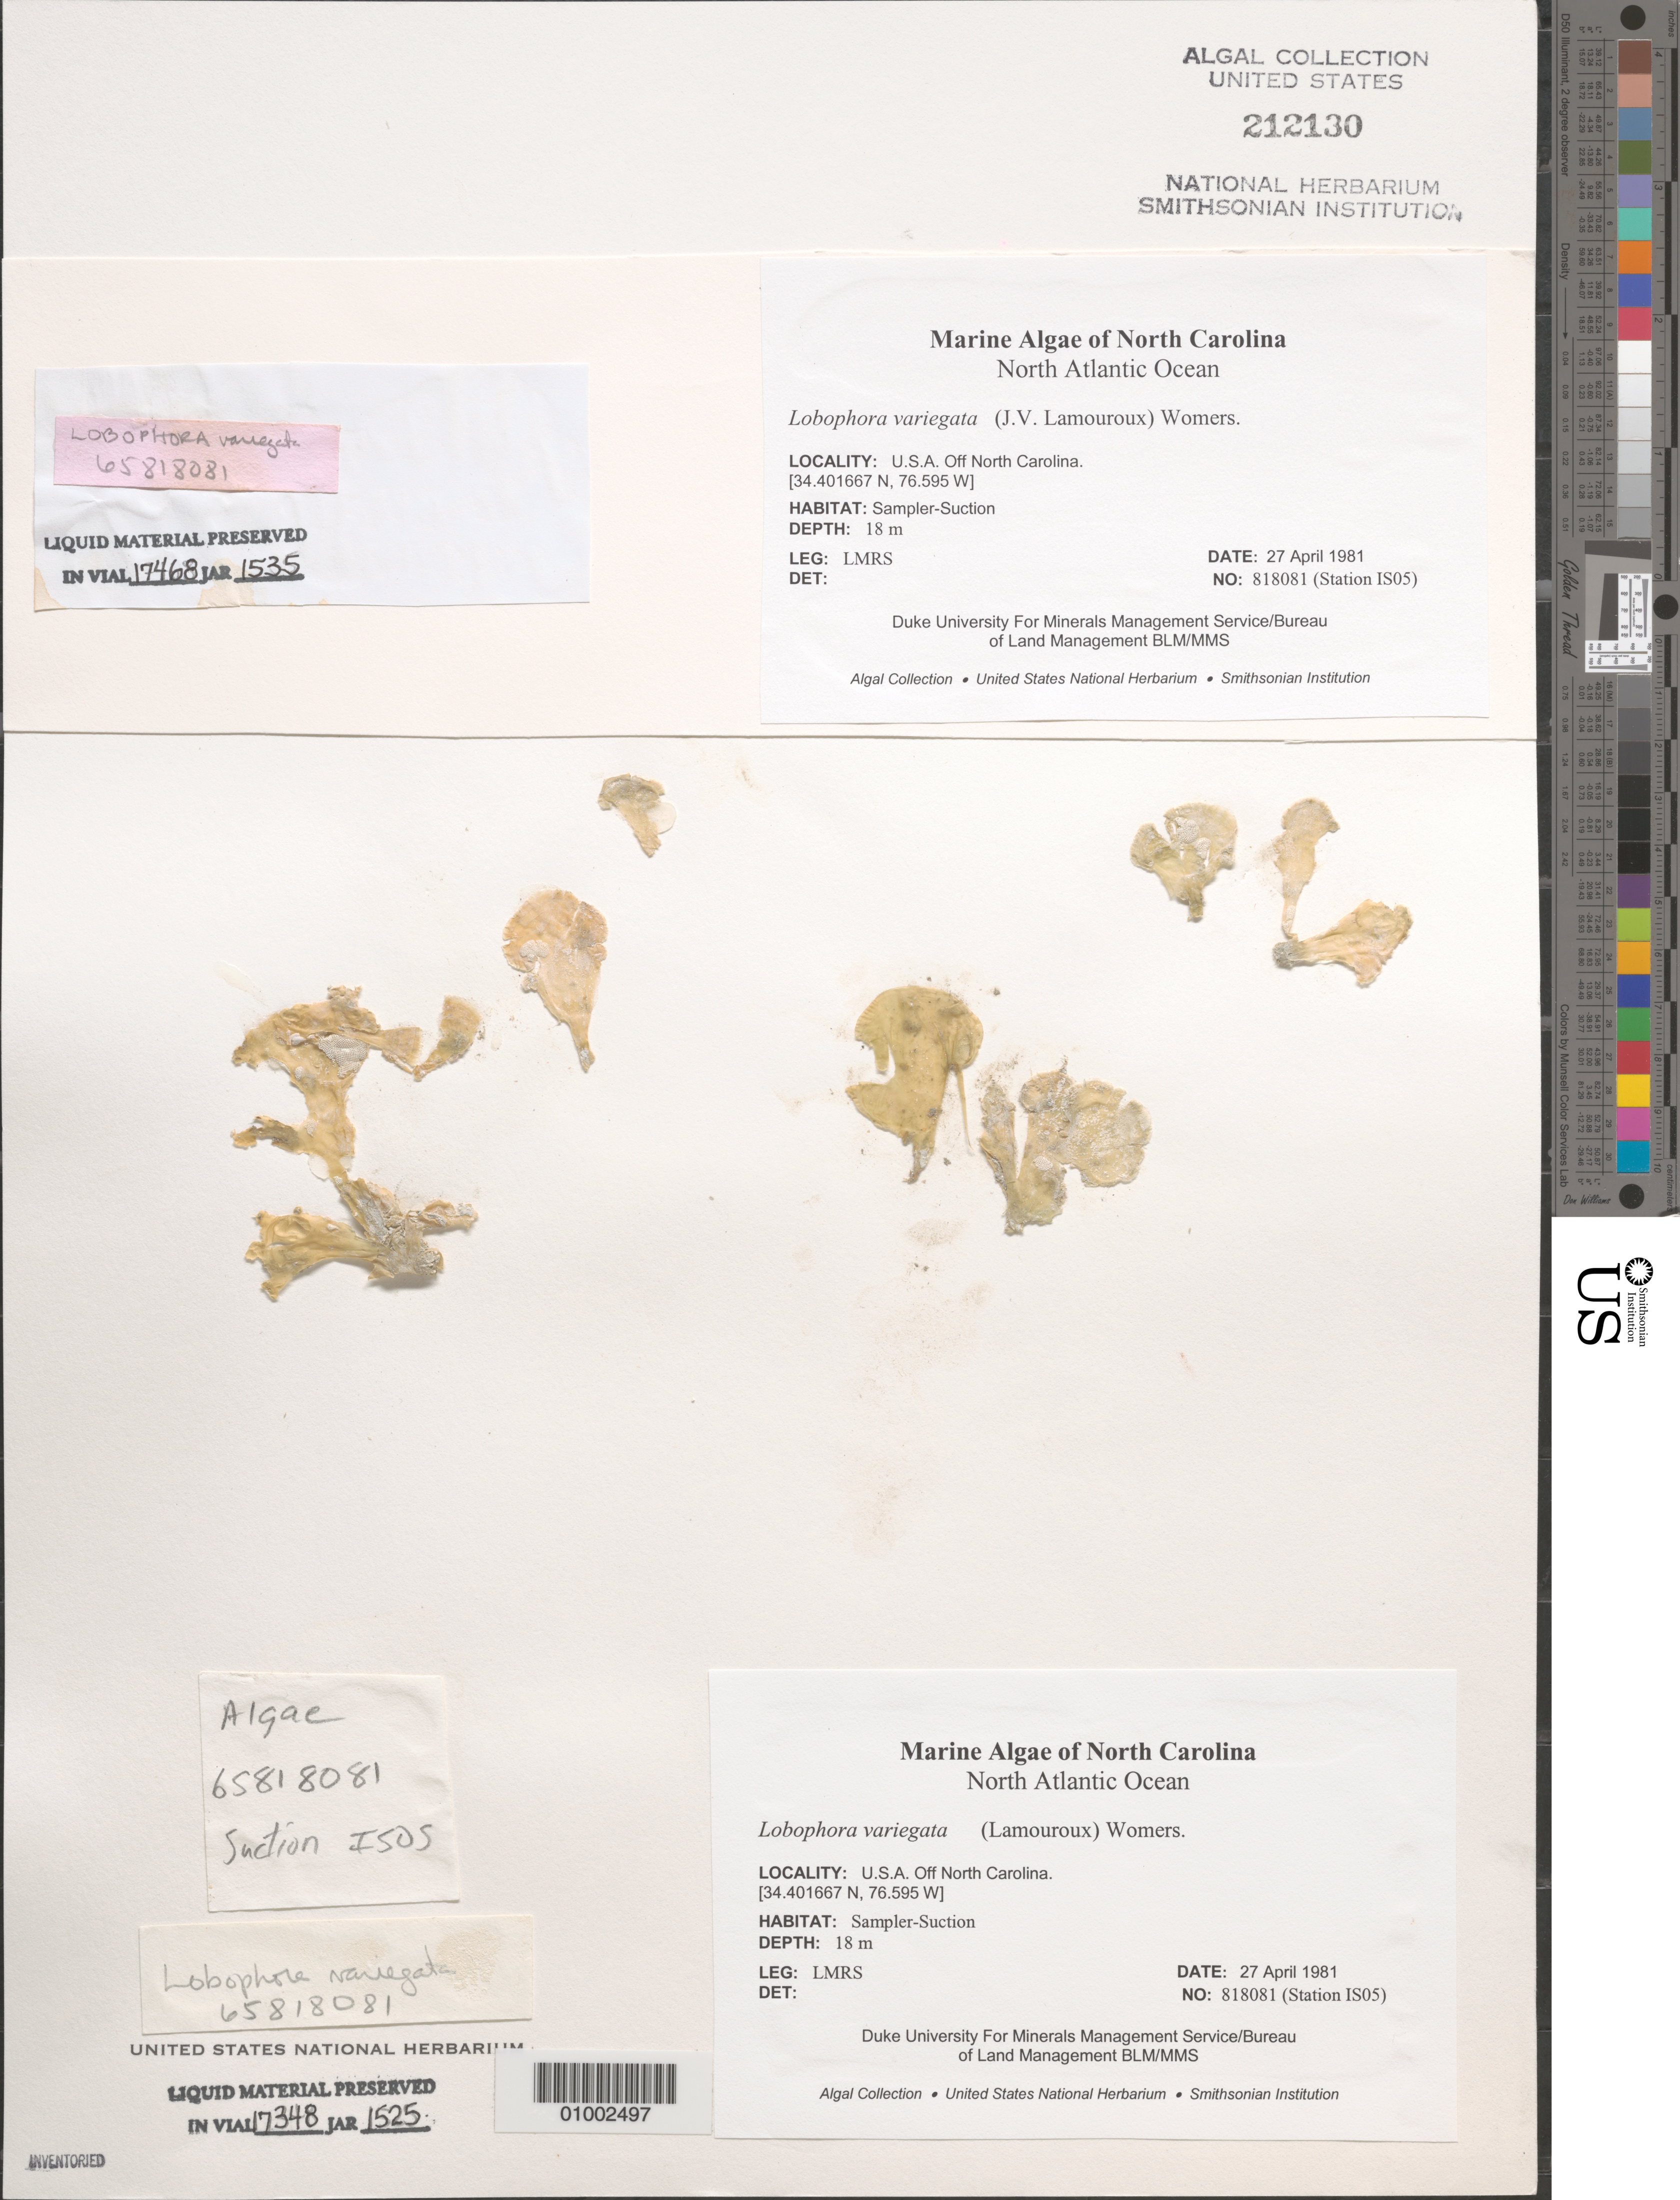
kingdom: Chromista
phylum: Ochrophyta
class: Phaeophyceae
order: Dictyotales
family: Dictyotaceae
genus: Lobophora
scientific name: Lobophora variegata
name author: (J.V.Lamouroux) Womersley & E.C. Oliveira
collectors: LMRS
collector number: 818081 (Station IS05)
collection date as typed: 27 Apr 1981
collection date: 1981-04-27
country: United States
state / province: North Carolina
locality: North Atlantic Ocean off North Carolina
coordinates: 34.401667 N, 76.595 W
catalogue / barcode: US 212130